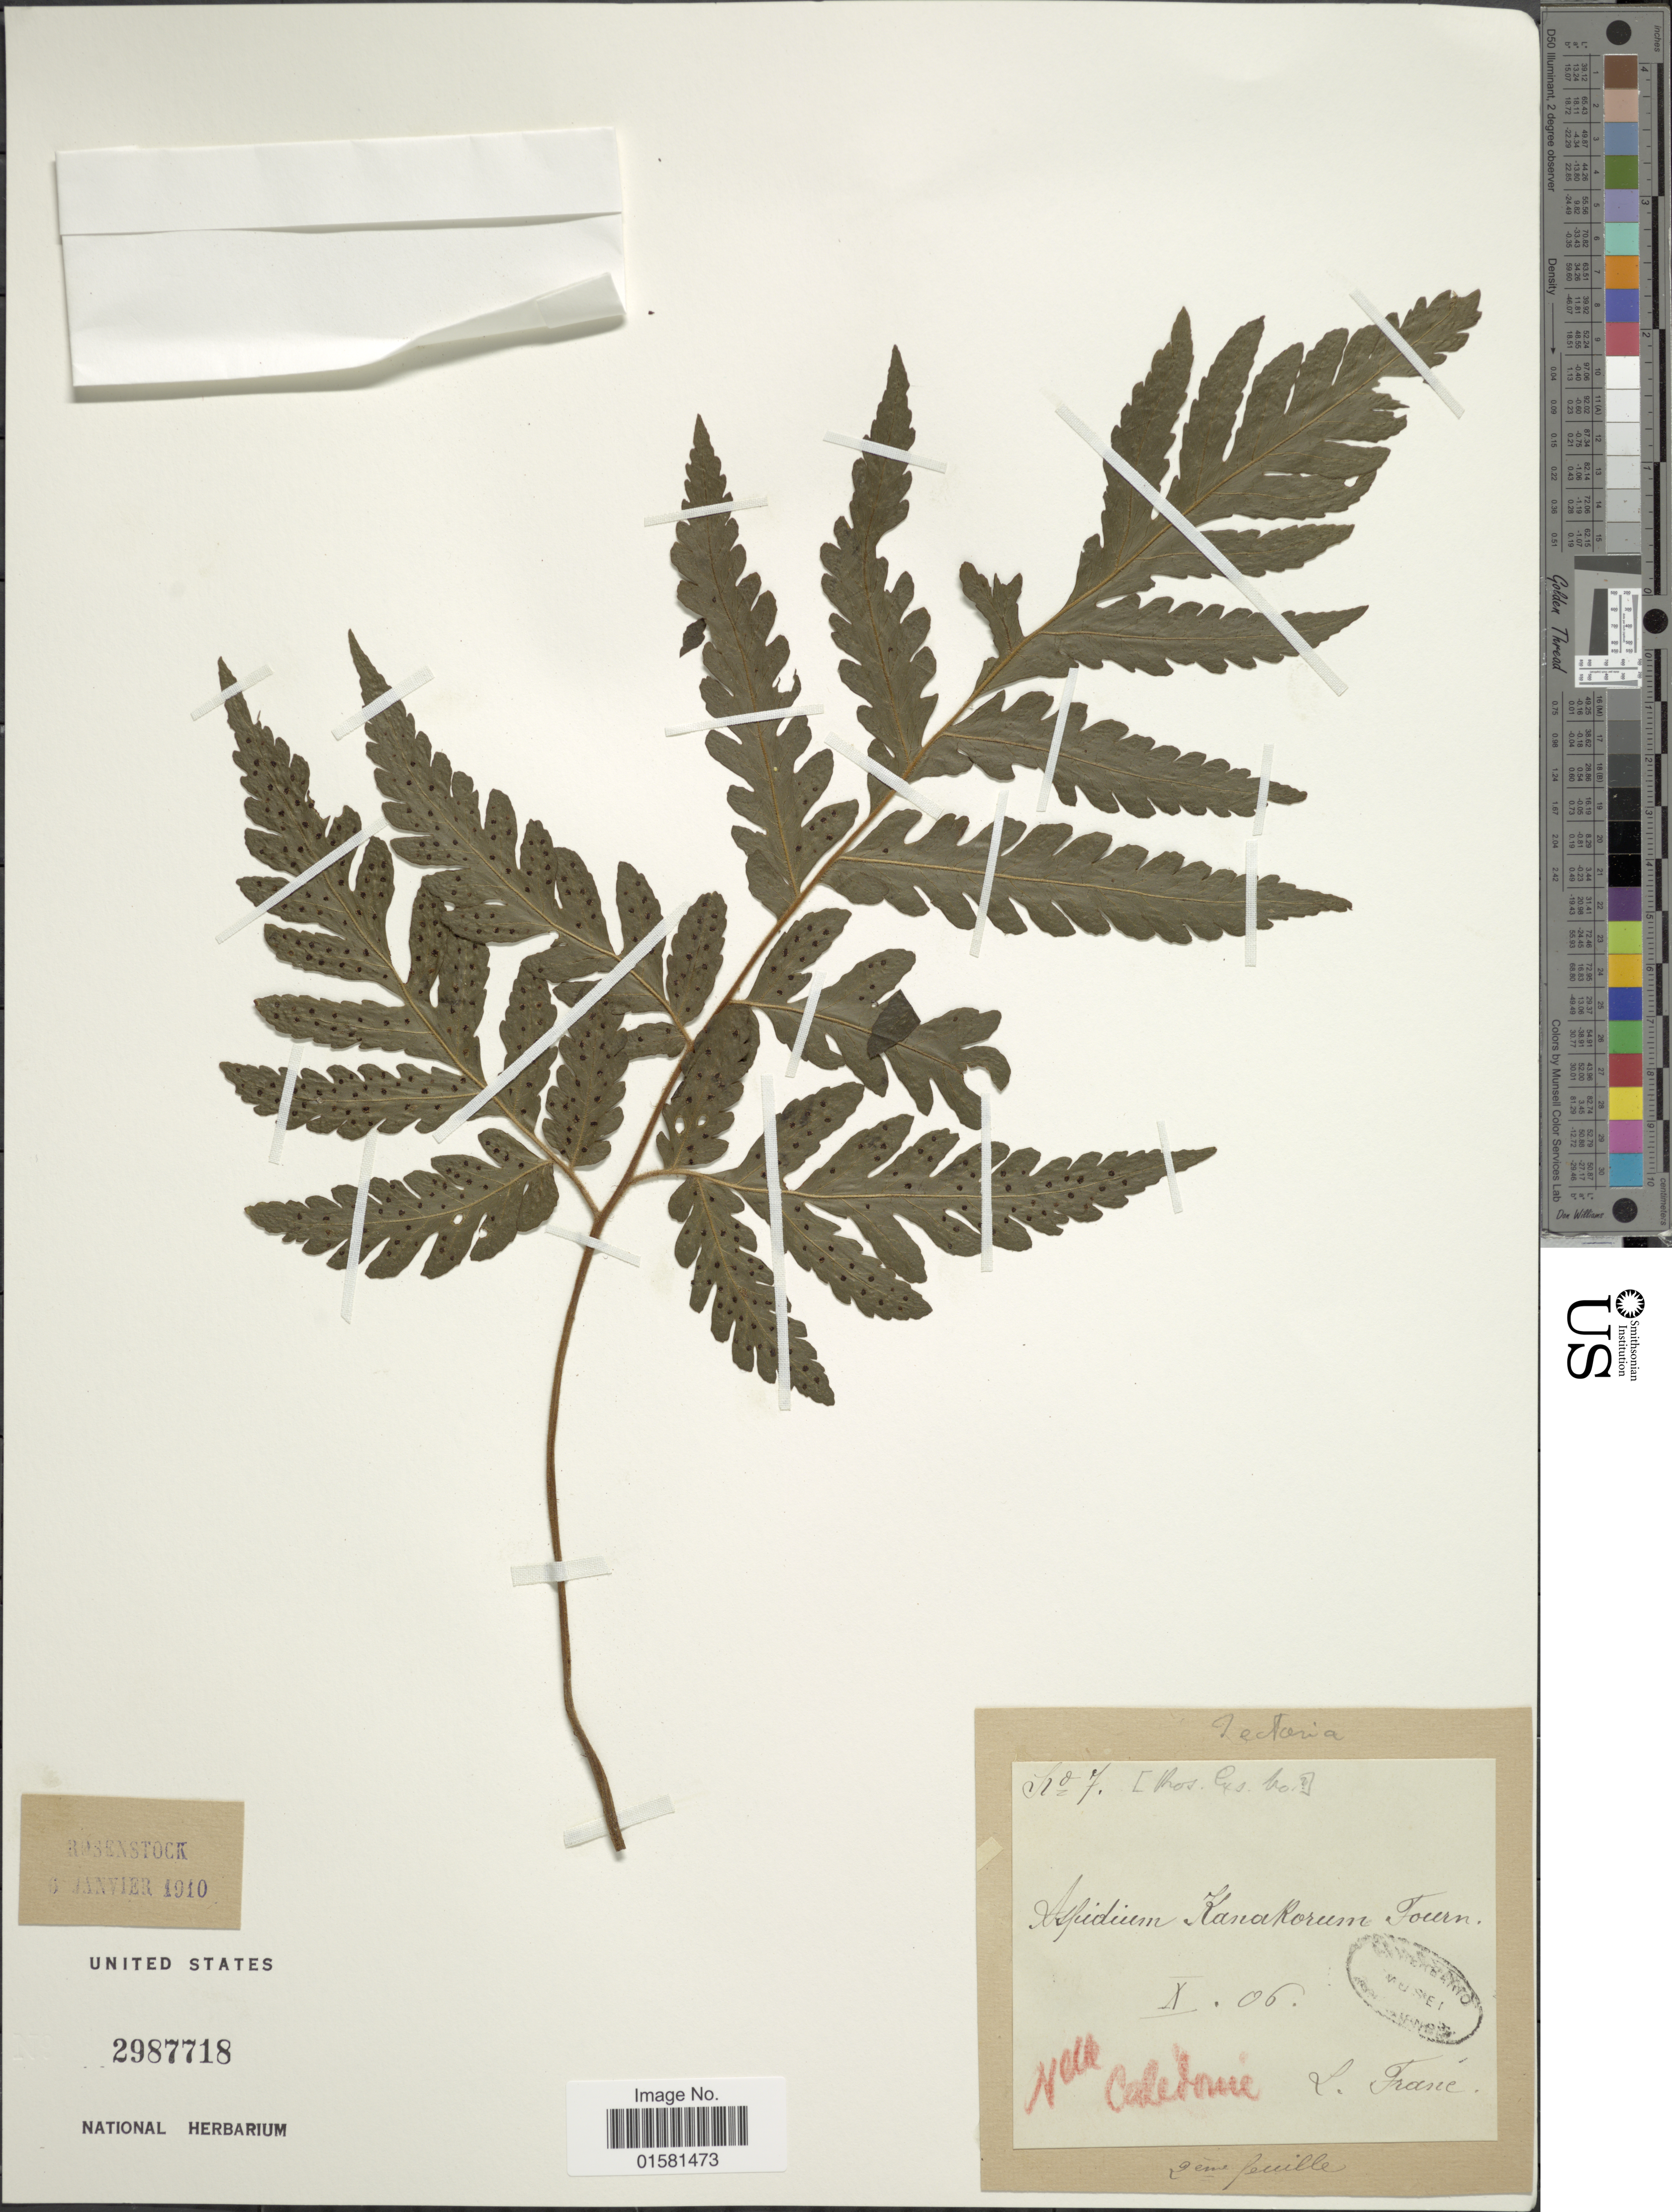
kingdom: Plantae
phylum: Tracheophyta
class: Polypodiopsida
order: Polypodiales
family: Tectariaceae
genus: Tectaria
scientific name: Tectaria sinuata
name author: (L. f.) C. Chr.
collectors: L. Fraser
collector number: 07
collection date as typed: Transcribed d/m/y: /10/6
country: New Caledonia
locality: New Caledonia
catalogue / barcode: US 2987718